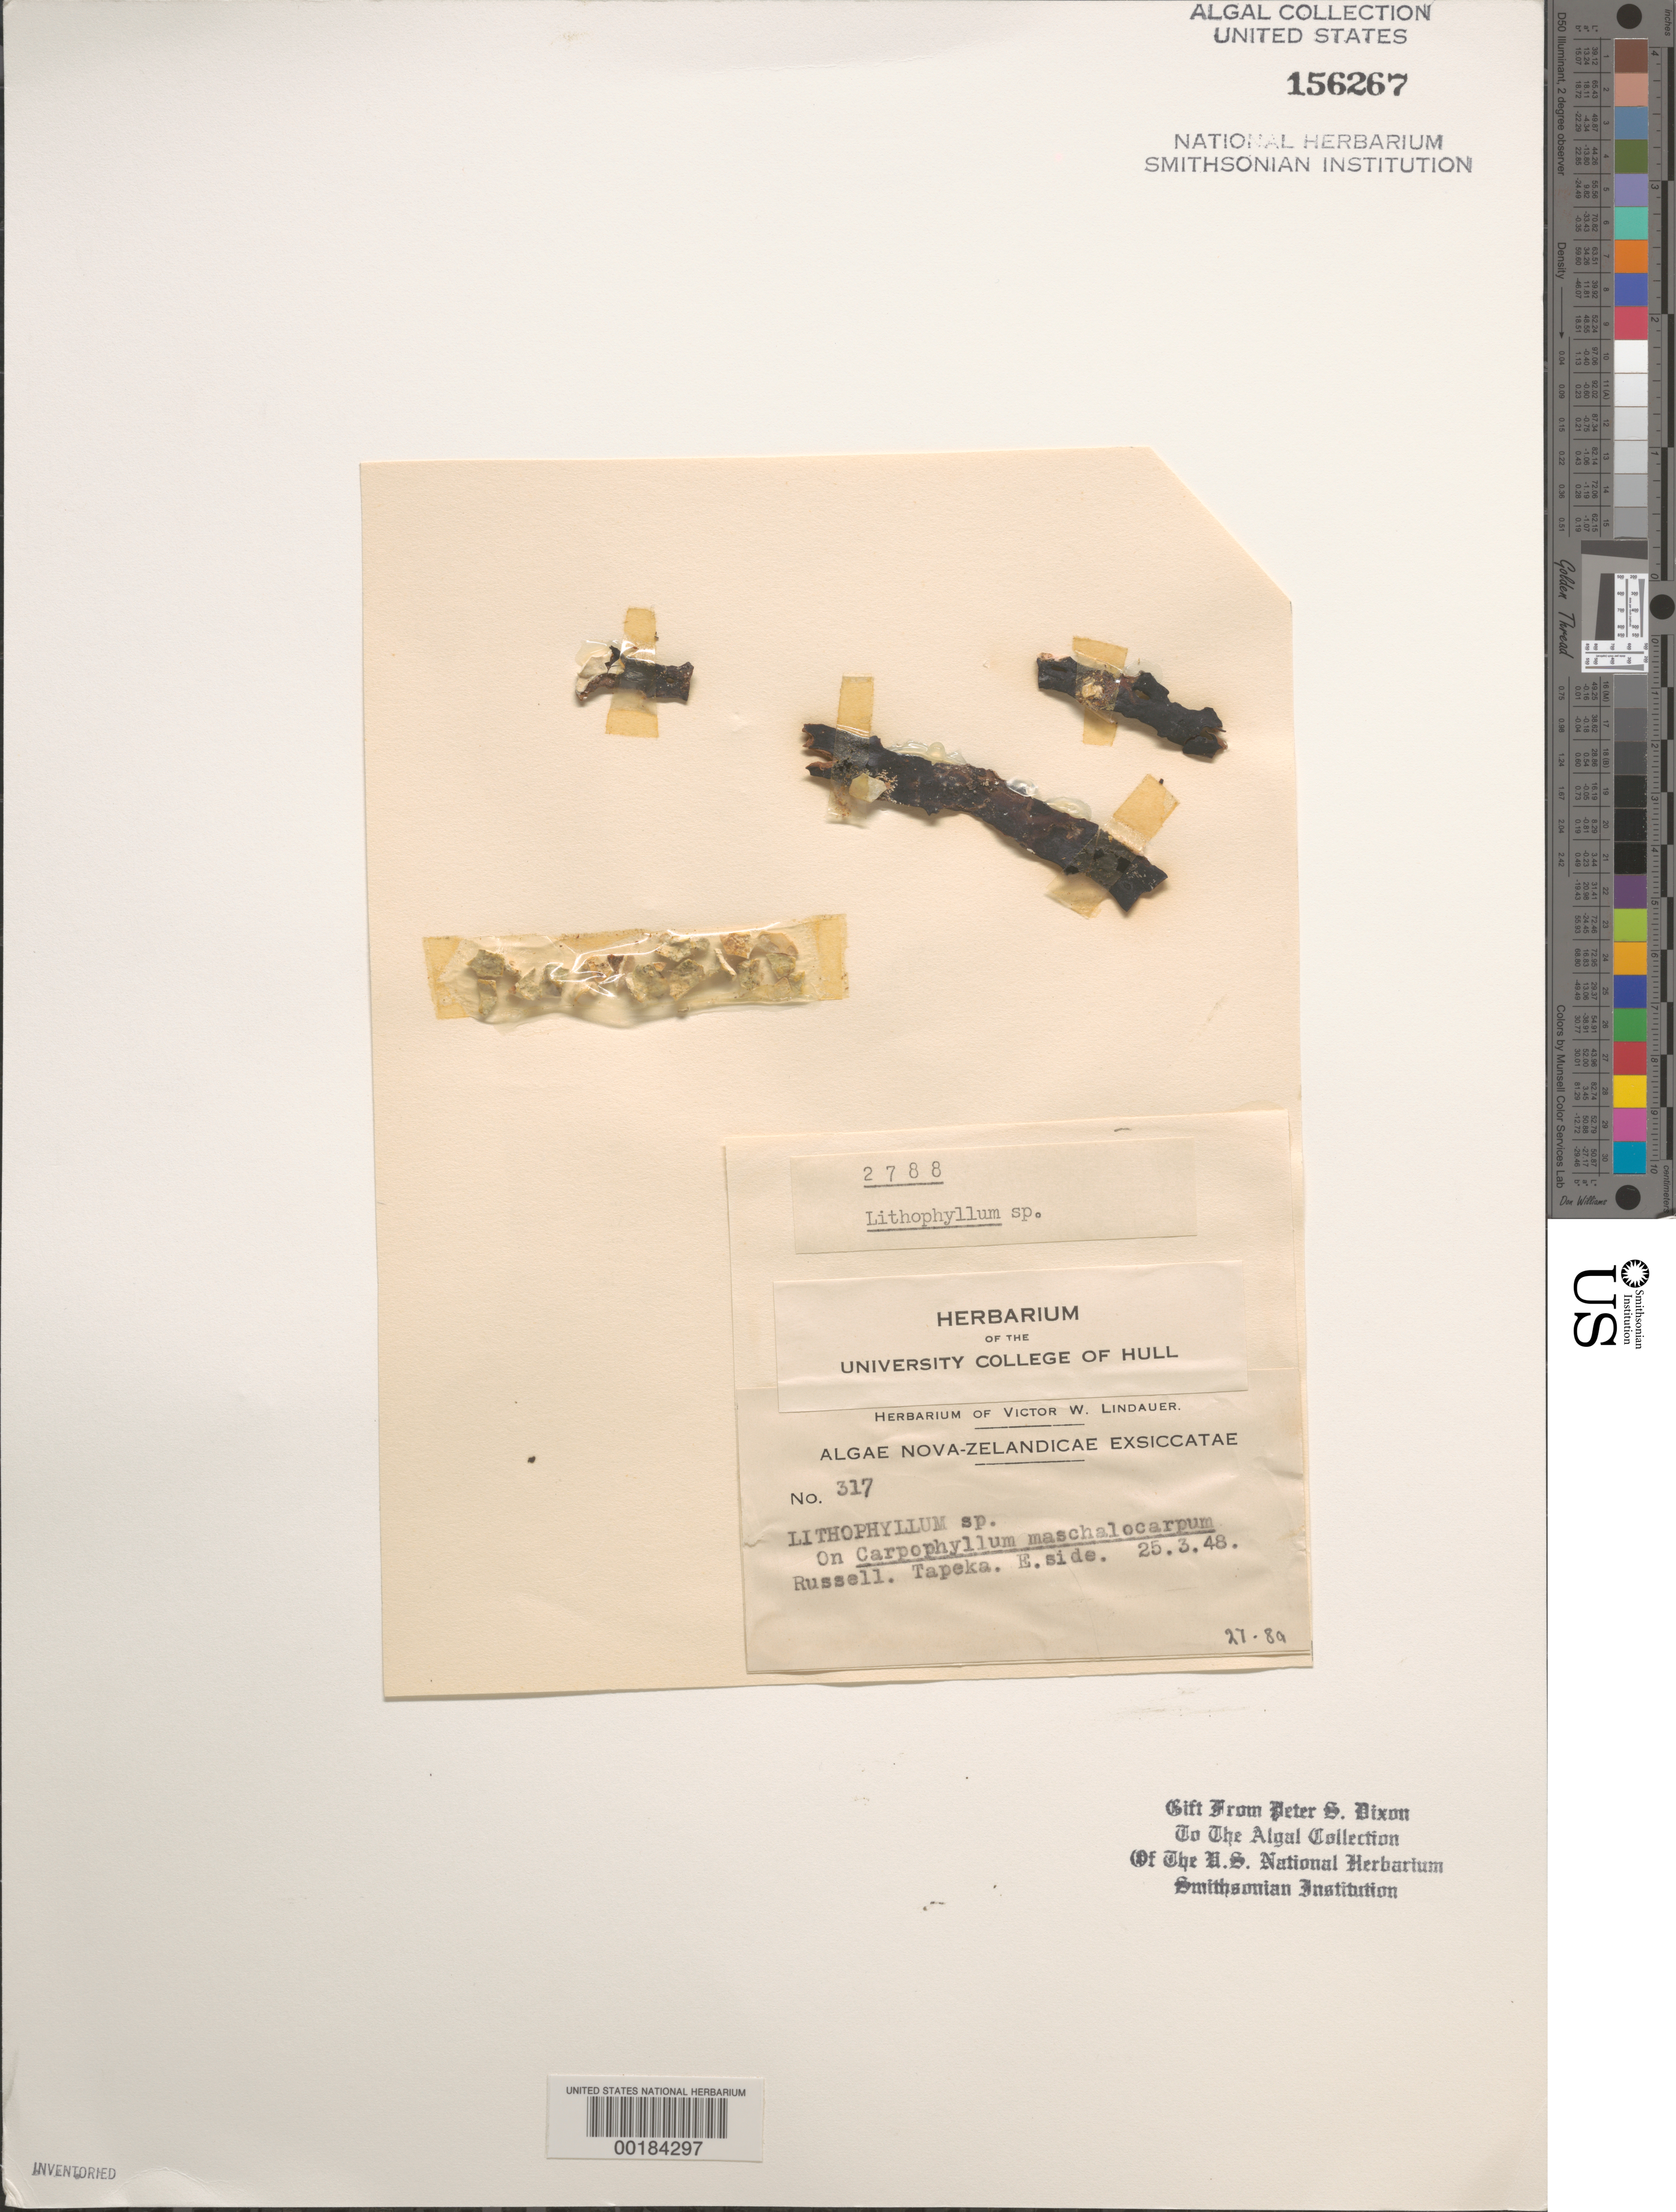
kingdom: Plantae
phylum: Rhodophyta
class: Florideophyceae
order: Corallinales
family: Lithophyllaceae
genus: Lithophyllum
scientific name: Lithophyllum sp.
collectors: V. Lindauer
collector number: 317 & PSD 2788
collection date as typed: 25 Mar 1948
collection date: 1948-03-25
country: New Zealand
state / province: Northland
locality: Russell, tapeka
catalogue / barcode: US 156267